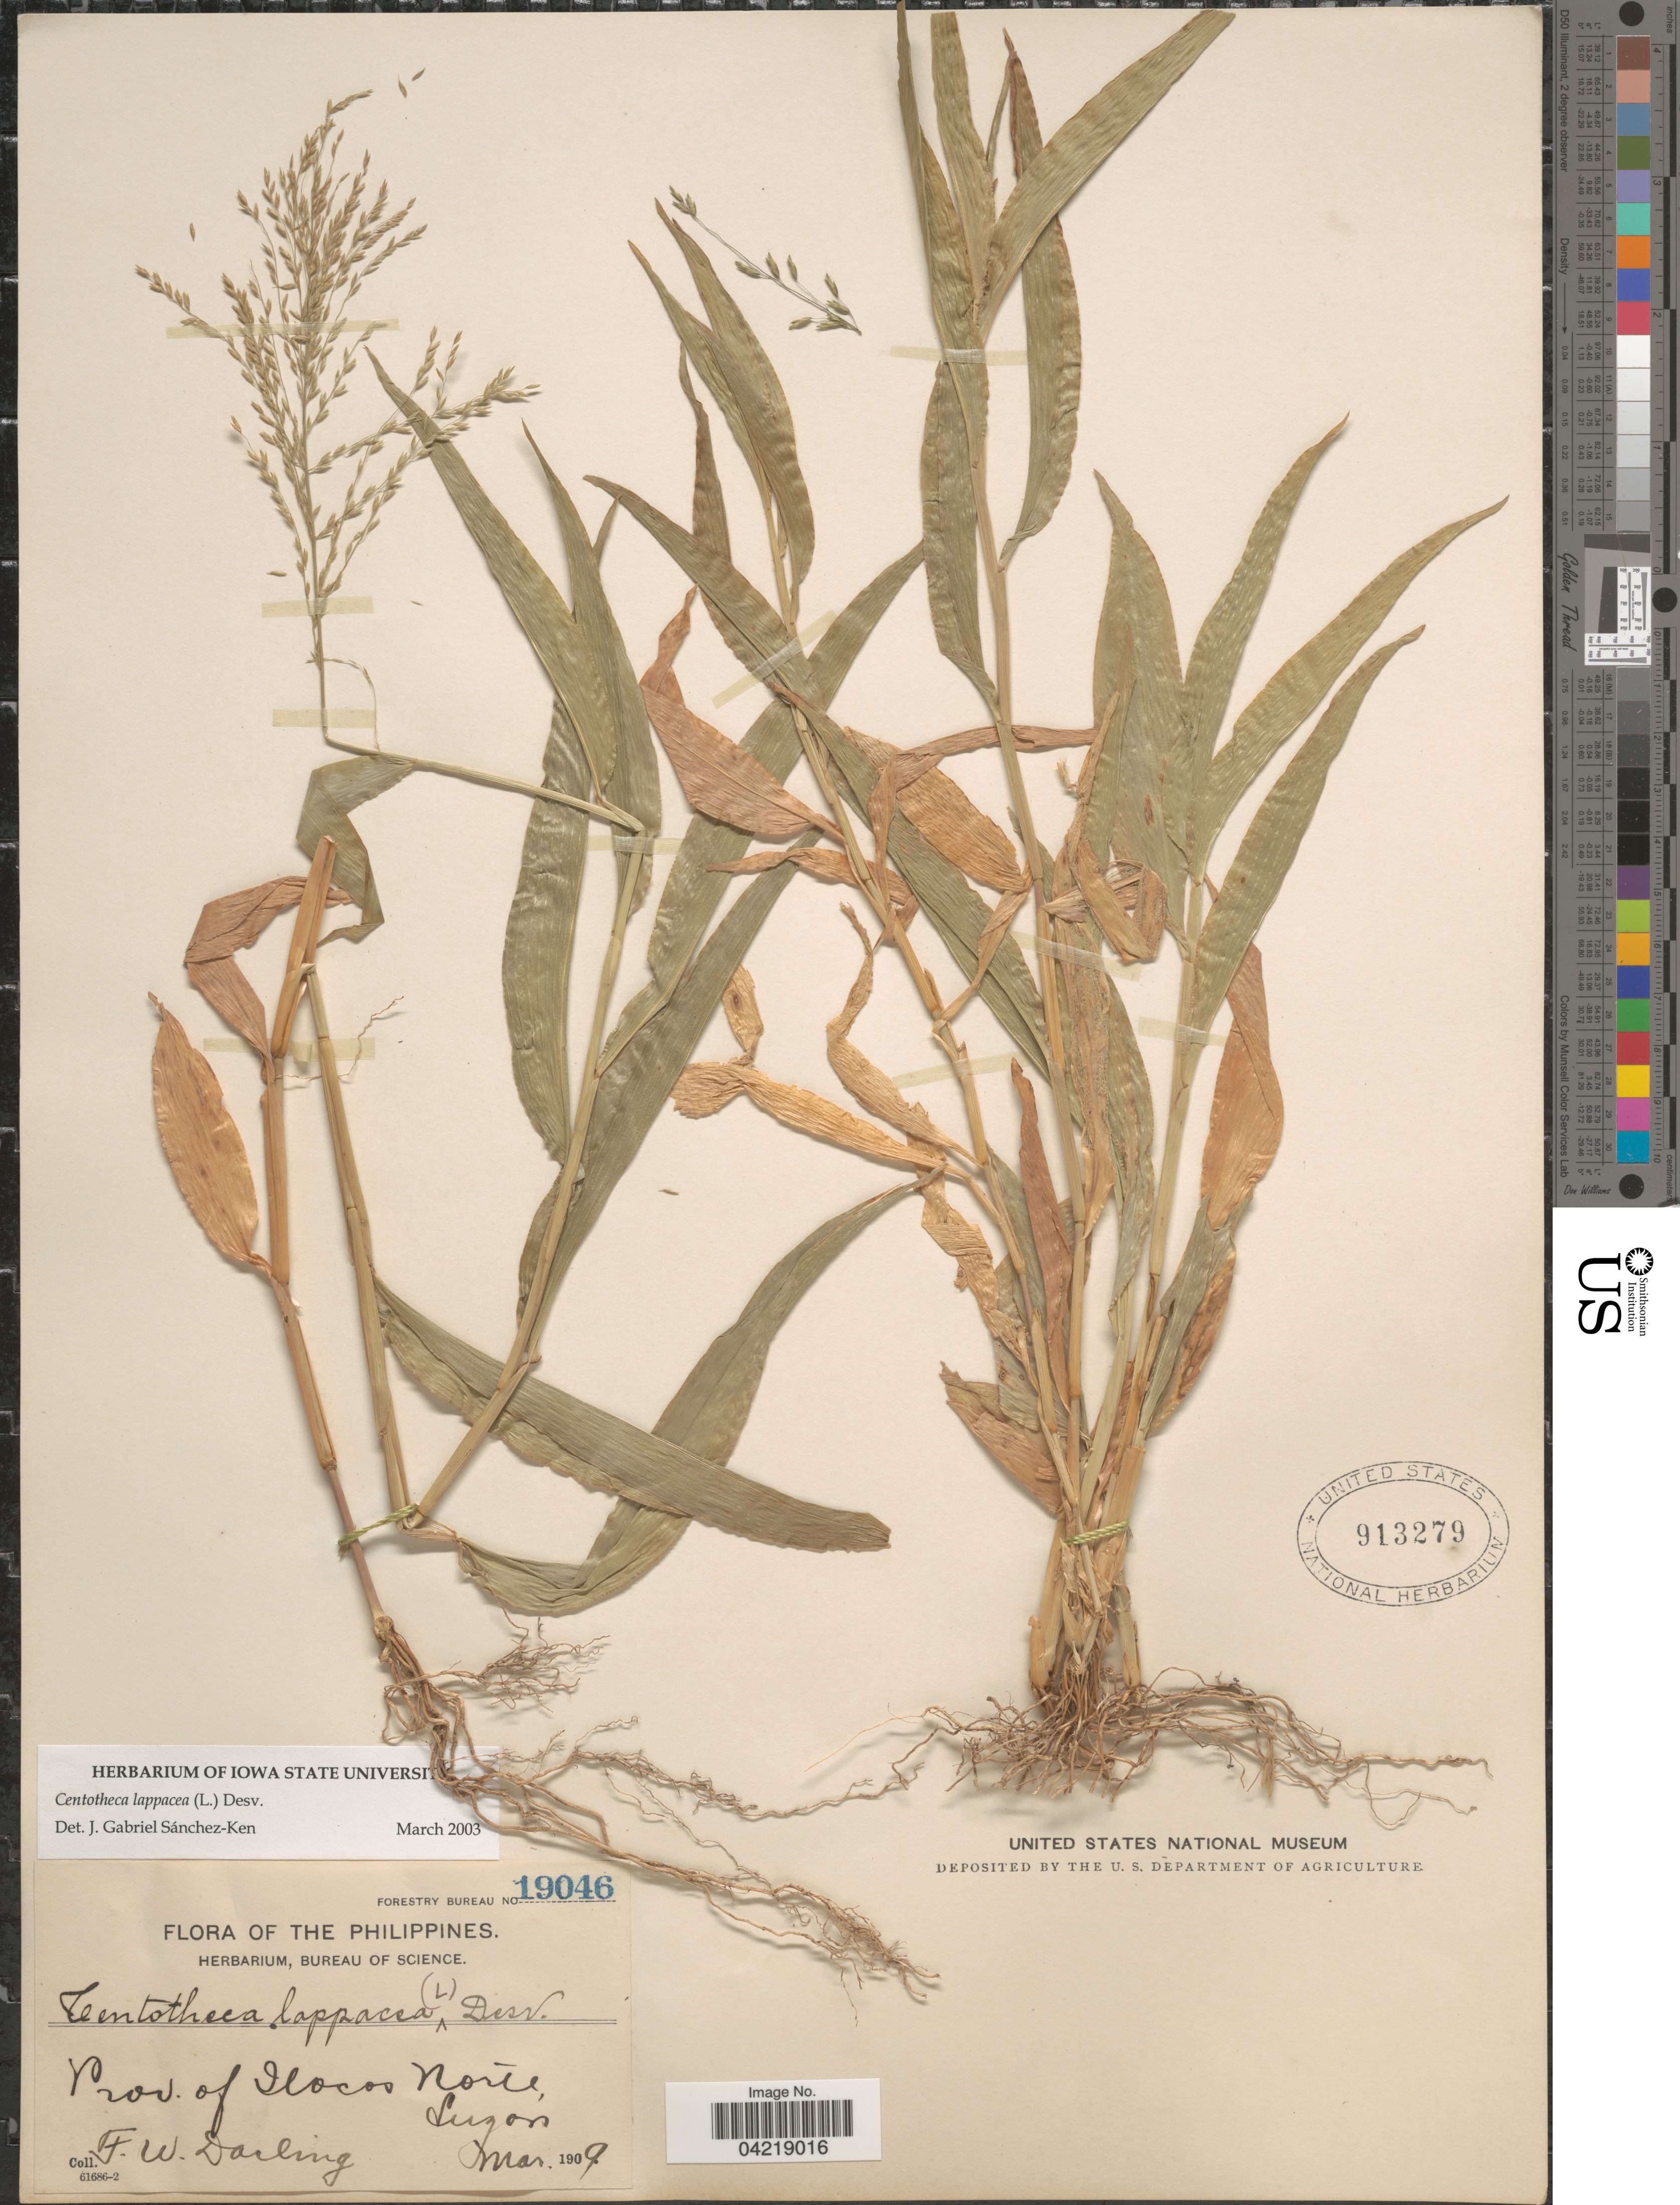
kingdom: Plantae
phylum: Tracheophyta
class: Liliopsida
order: Poales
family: Poaceae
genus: Centotheca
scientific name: Centotheca lappacea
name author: (L.) Desv.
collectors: F. Darling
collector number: Forestry Bureau 19046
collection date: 1909-03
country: Philippines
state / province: Ilocos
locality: Prov. of Ilocos Norte, Luzon.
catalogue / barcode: US 913279